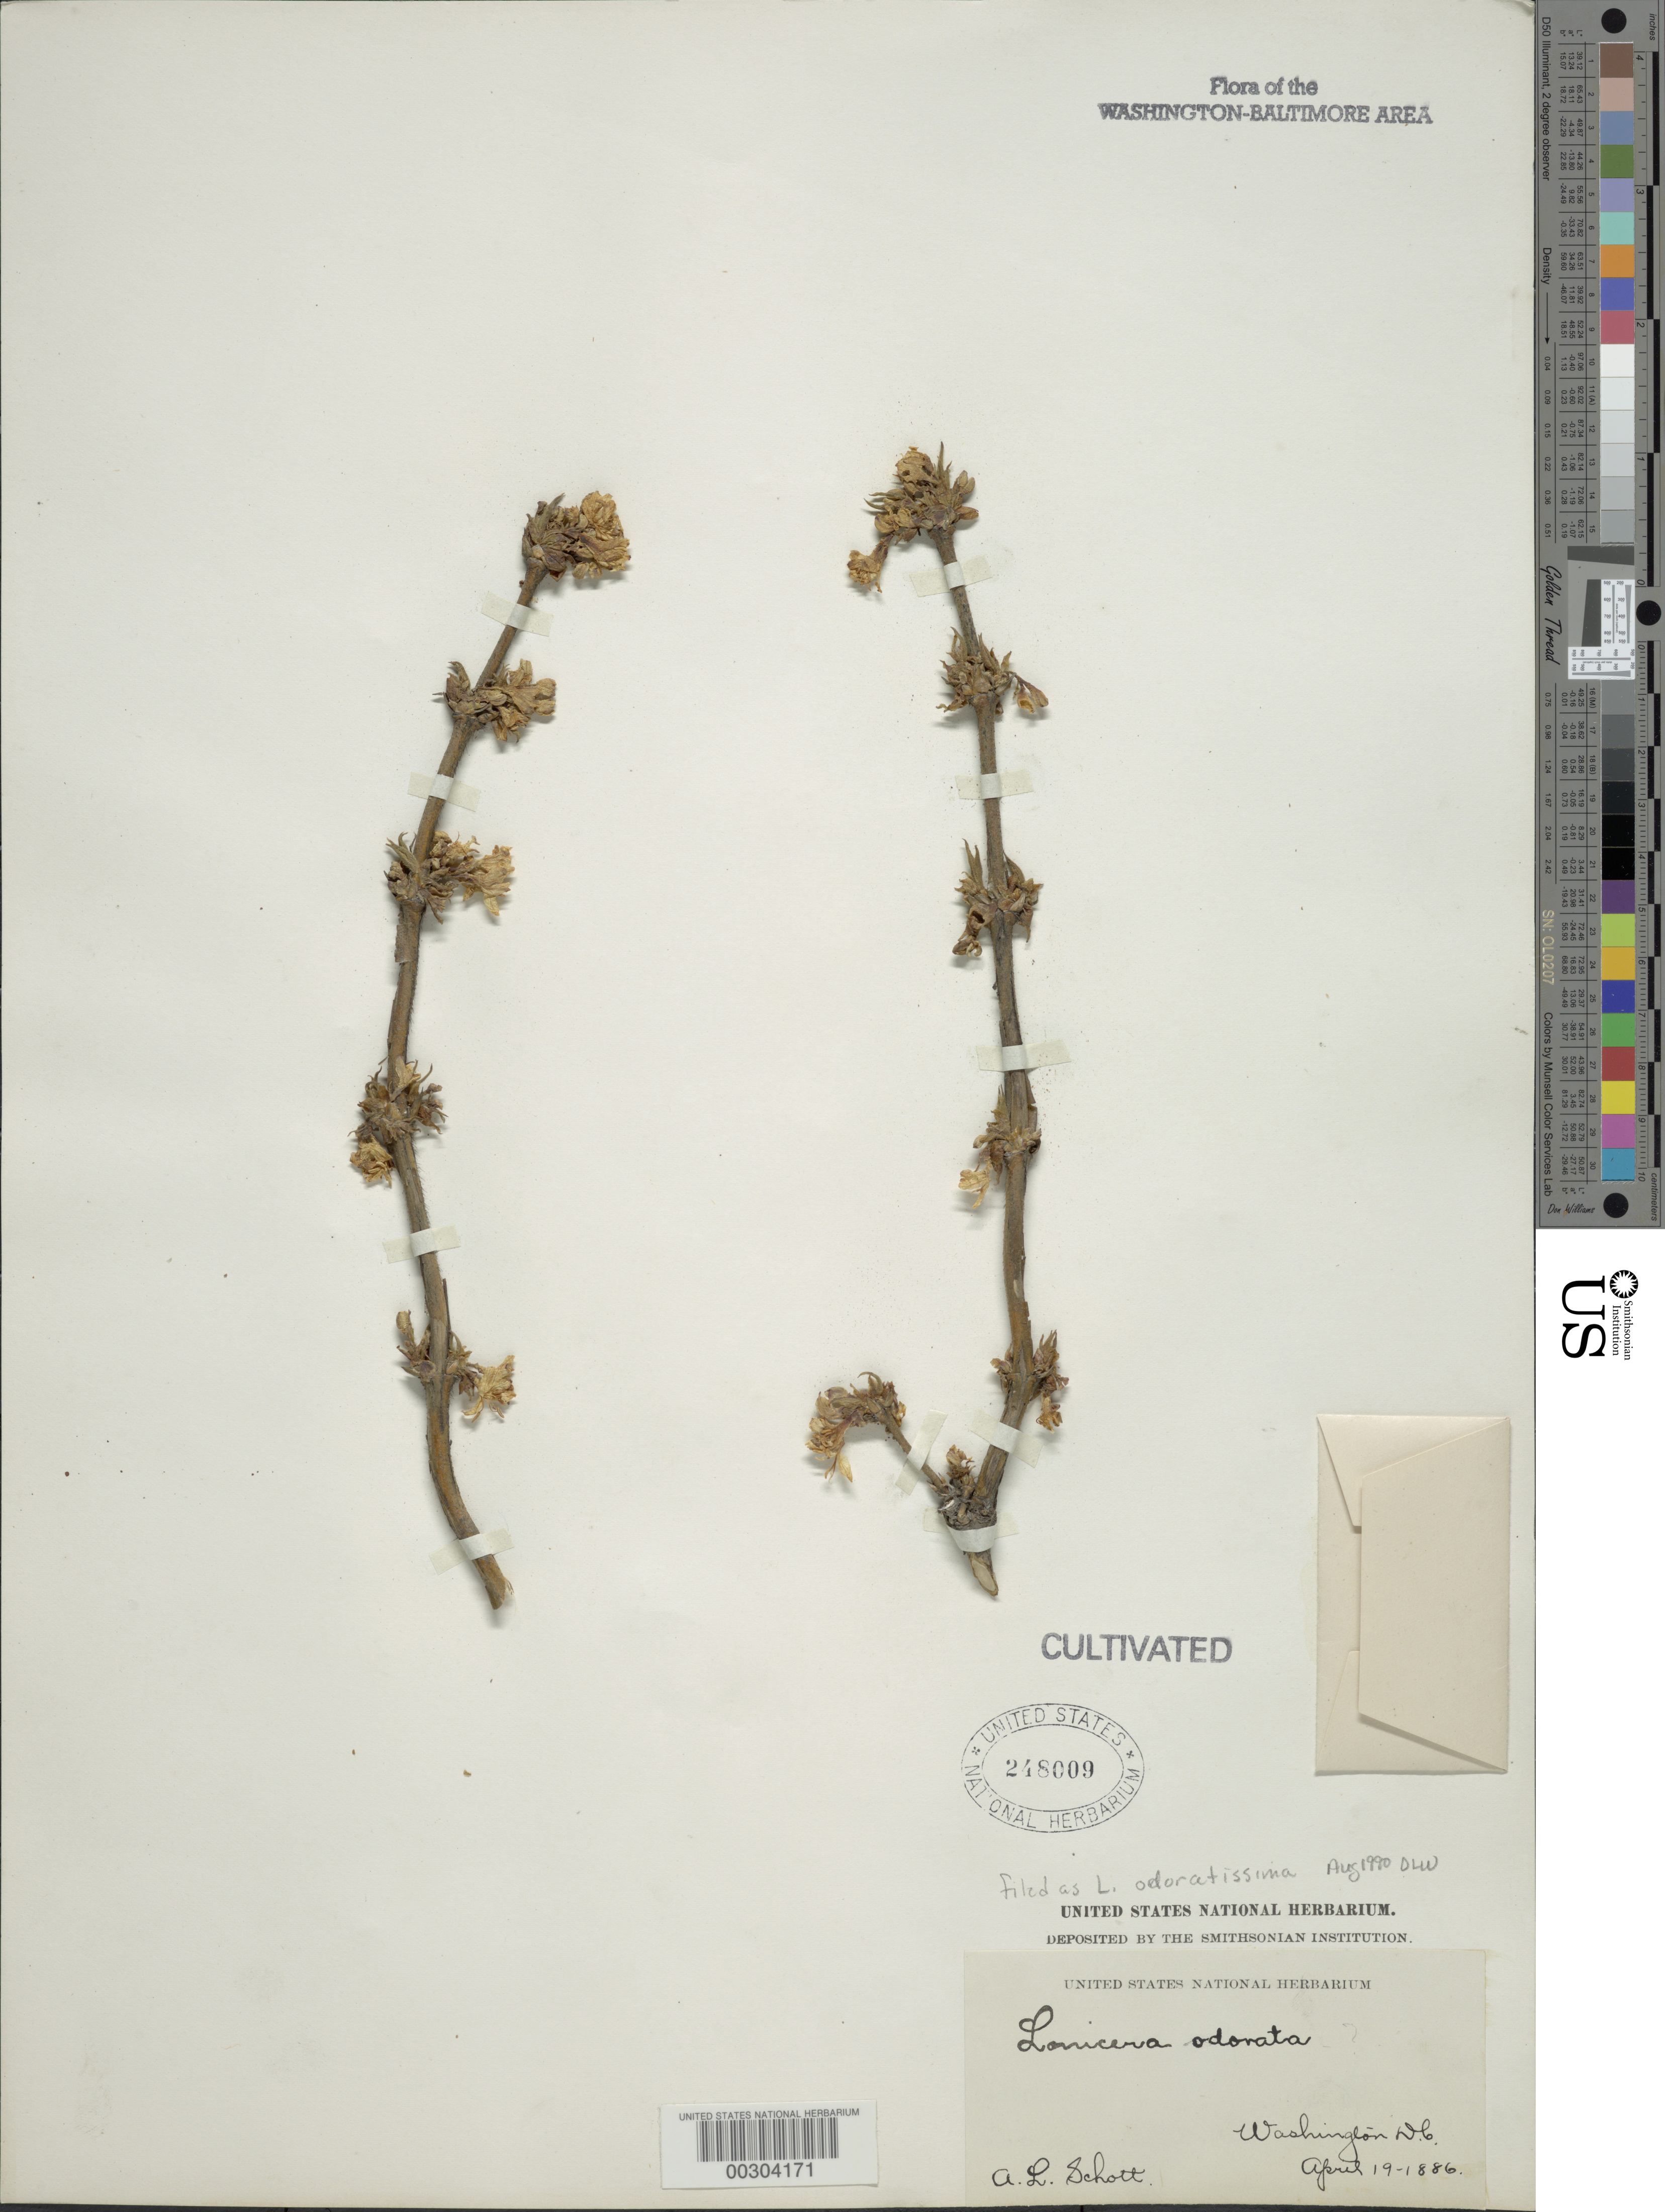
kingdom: Plantae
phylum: Tracheophyta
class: Magnoliopsida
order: Dipsacales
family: Caprifoliaceae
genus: Lonicera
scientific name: Lonicera odoratissima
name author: Lindl.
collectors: A. L. Schott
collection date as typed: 19 Apr 1886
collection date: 1886-04-19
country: United States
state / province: District of Columbia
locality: Washington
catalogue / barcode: US 248009